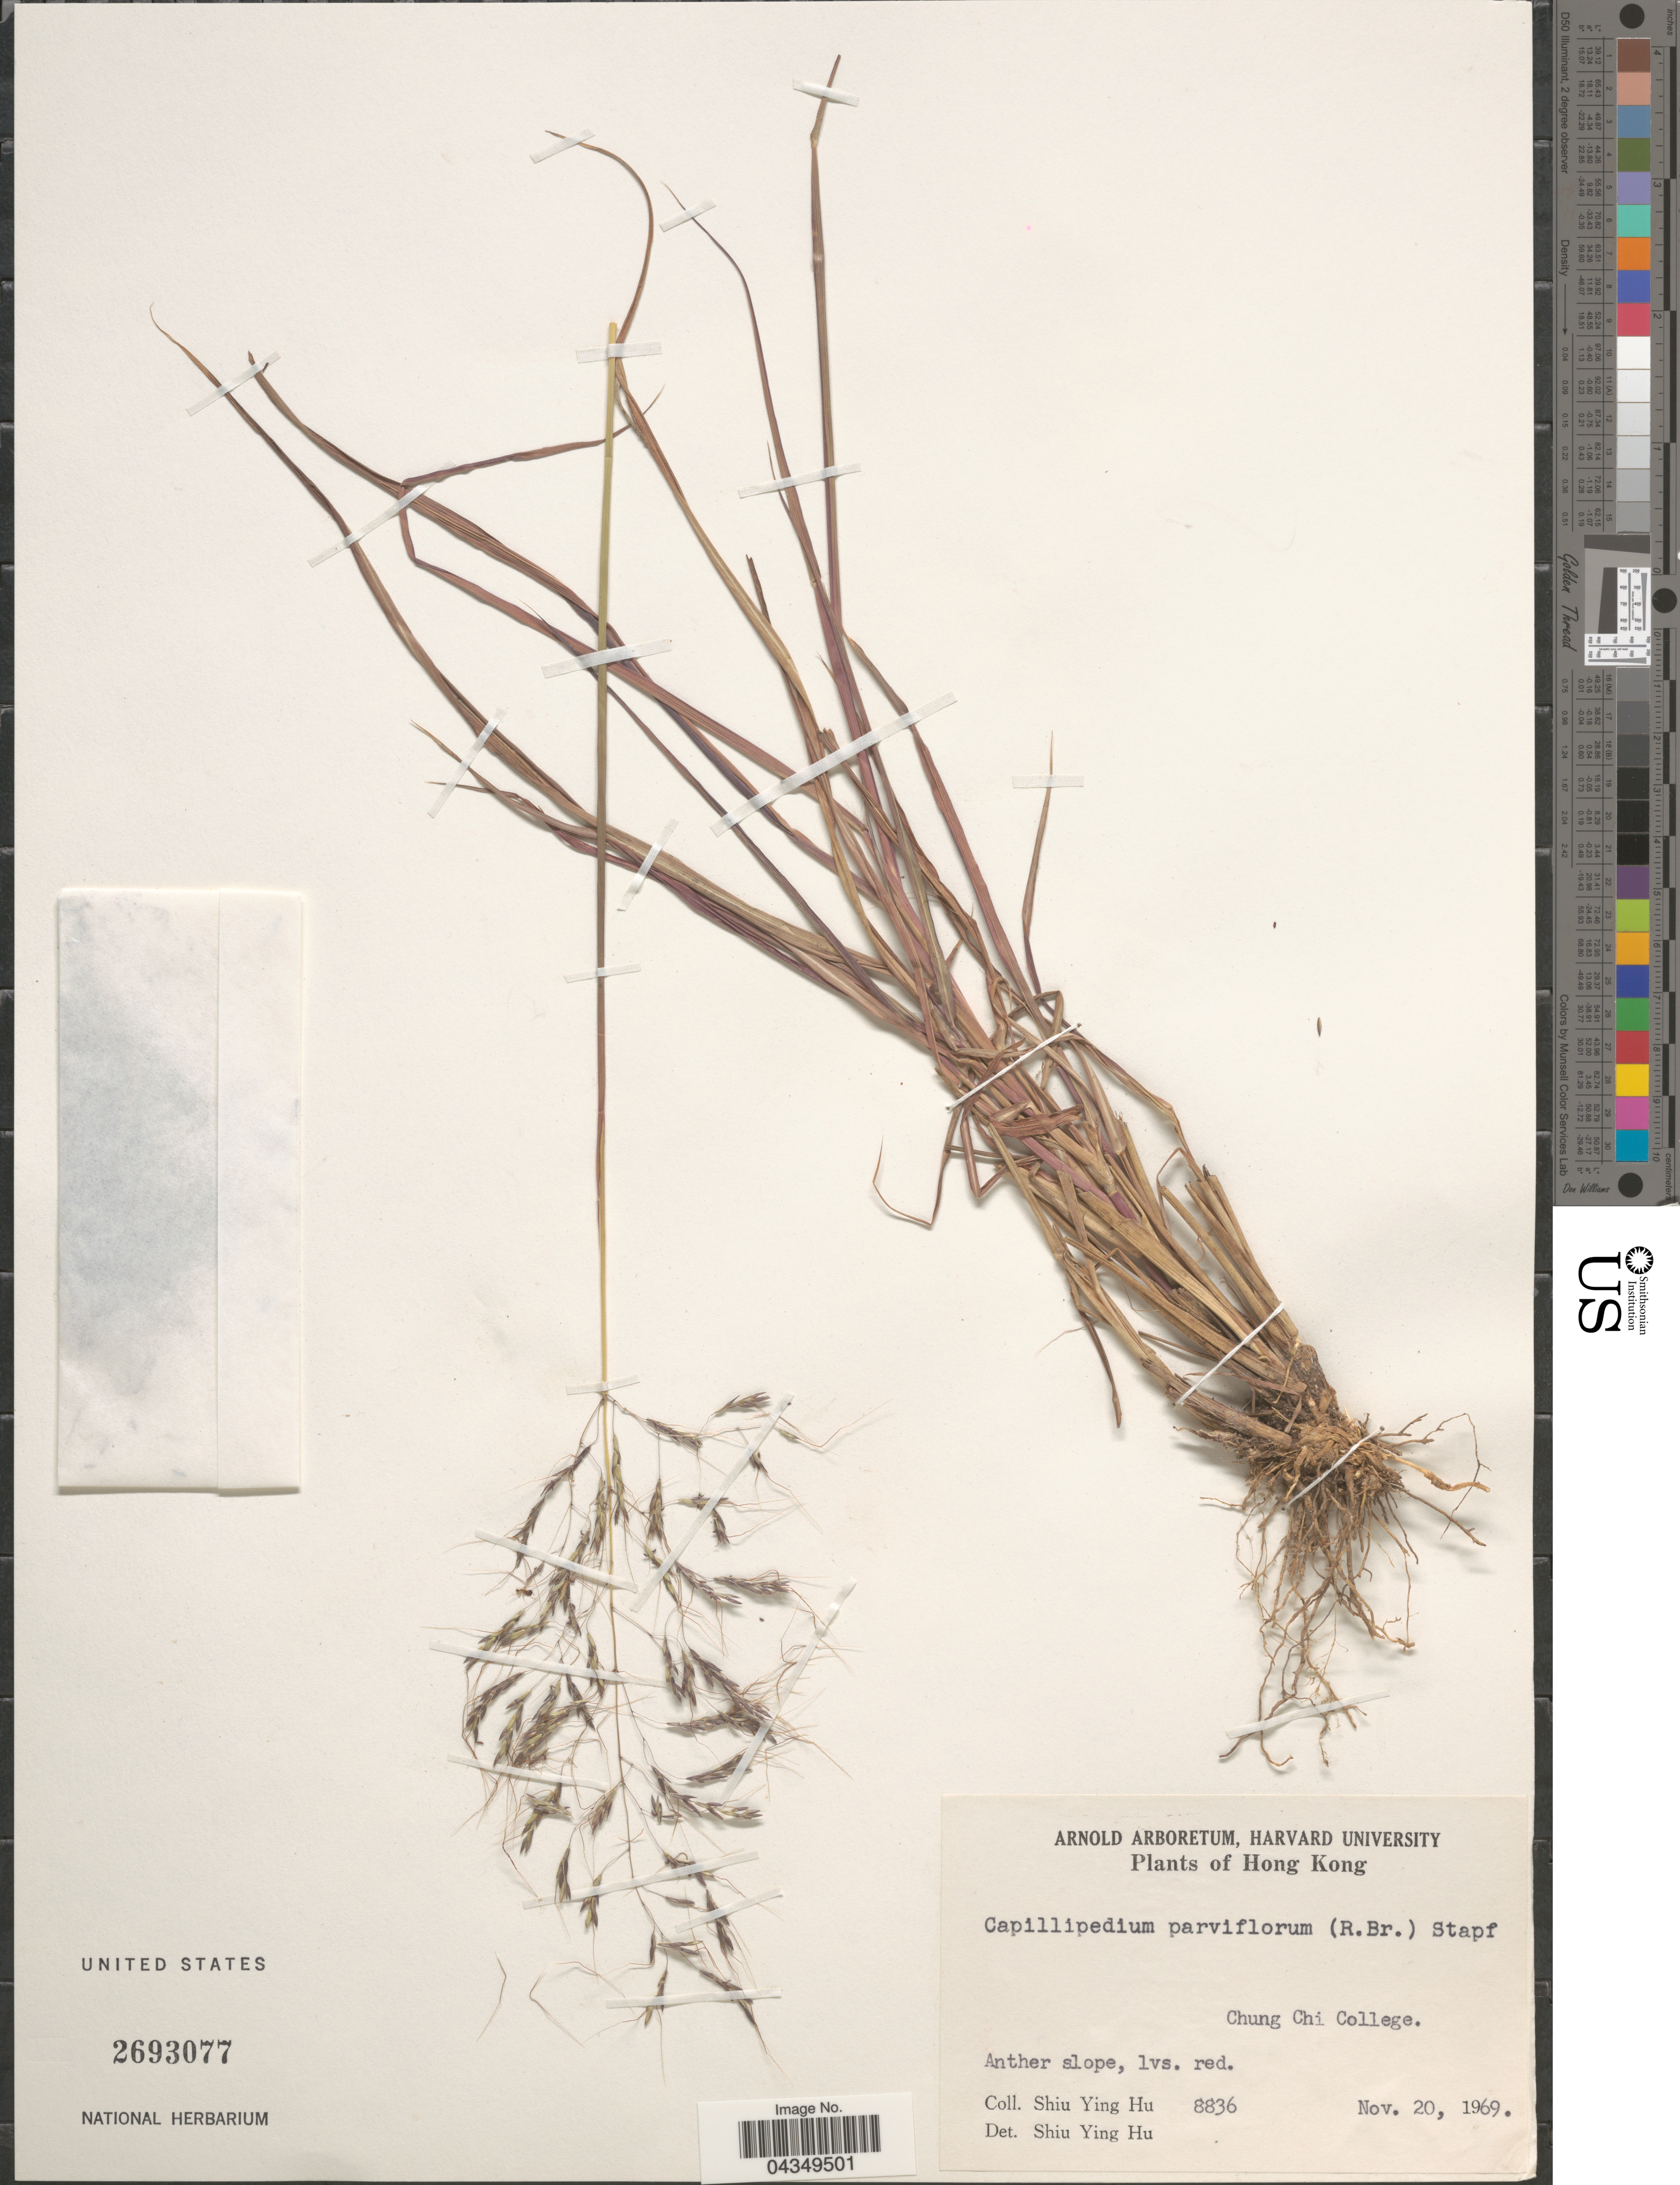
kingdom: Plantae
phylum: Tracheophyta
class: Liliopsida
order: Poales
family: Poaceae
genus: Capillipedium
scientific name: Capillipedium parviflorum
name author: (R. Br.) Stapf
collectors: S. Y. Hu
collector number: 8836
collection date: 1969-11-20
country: China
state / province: Hong Kong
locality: Chung Chi College.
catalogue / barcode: US 2693077